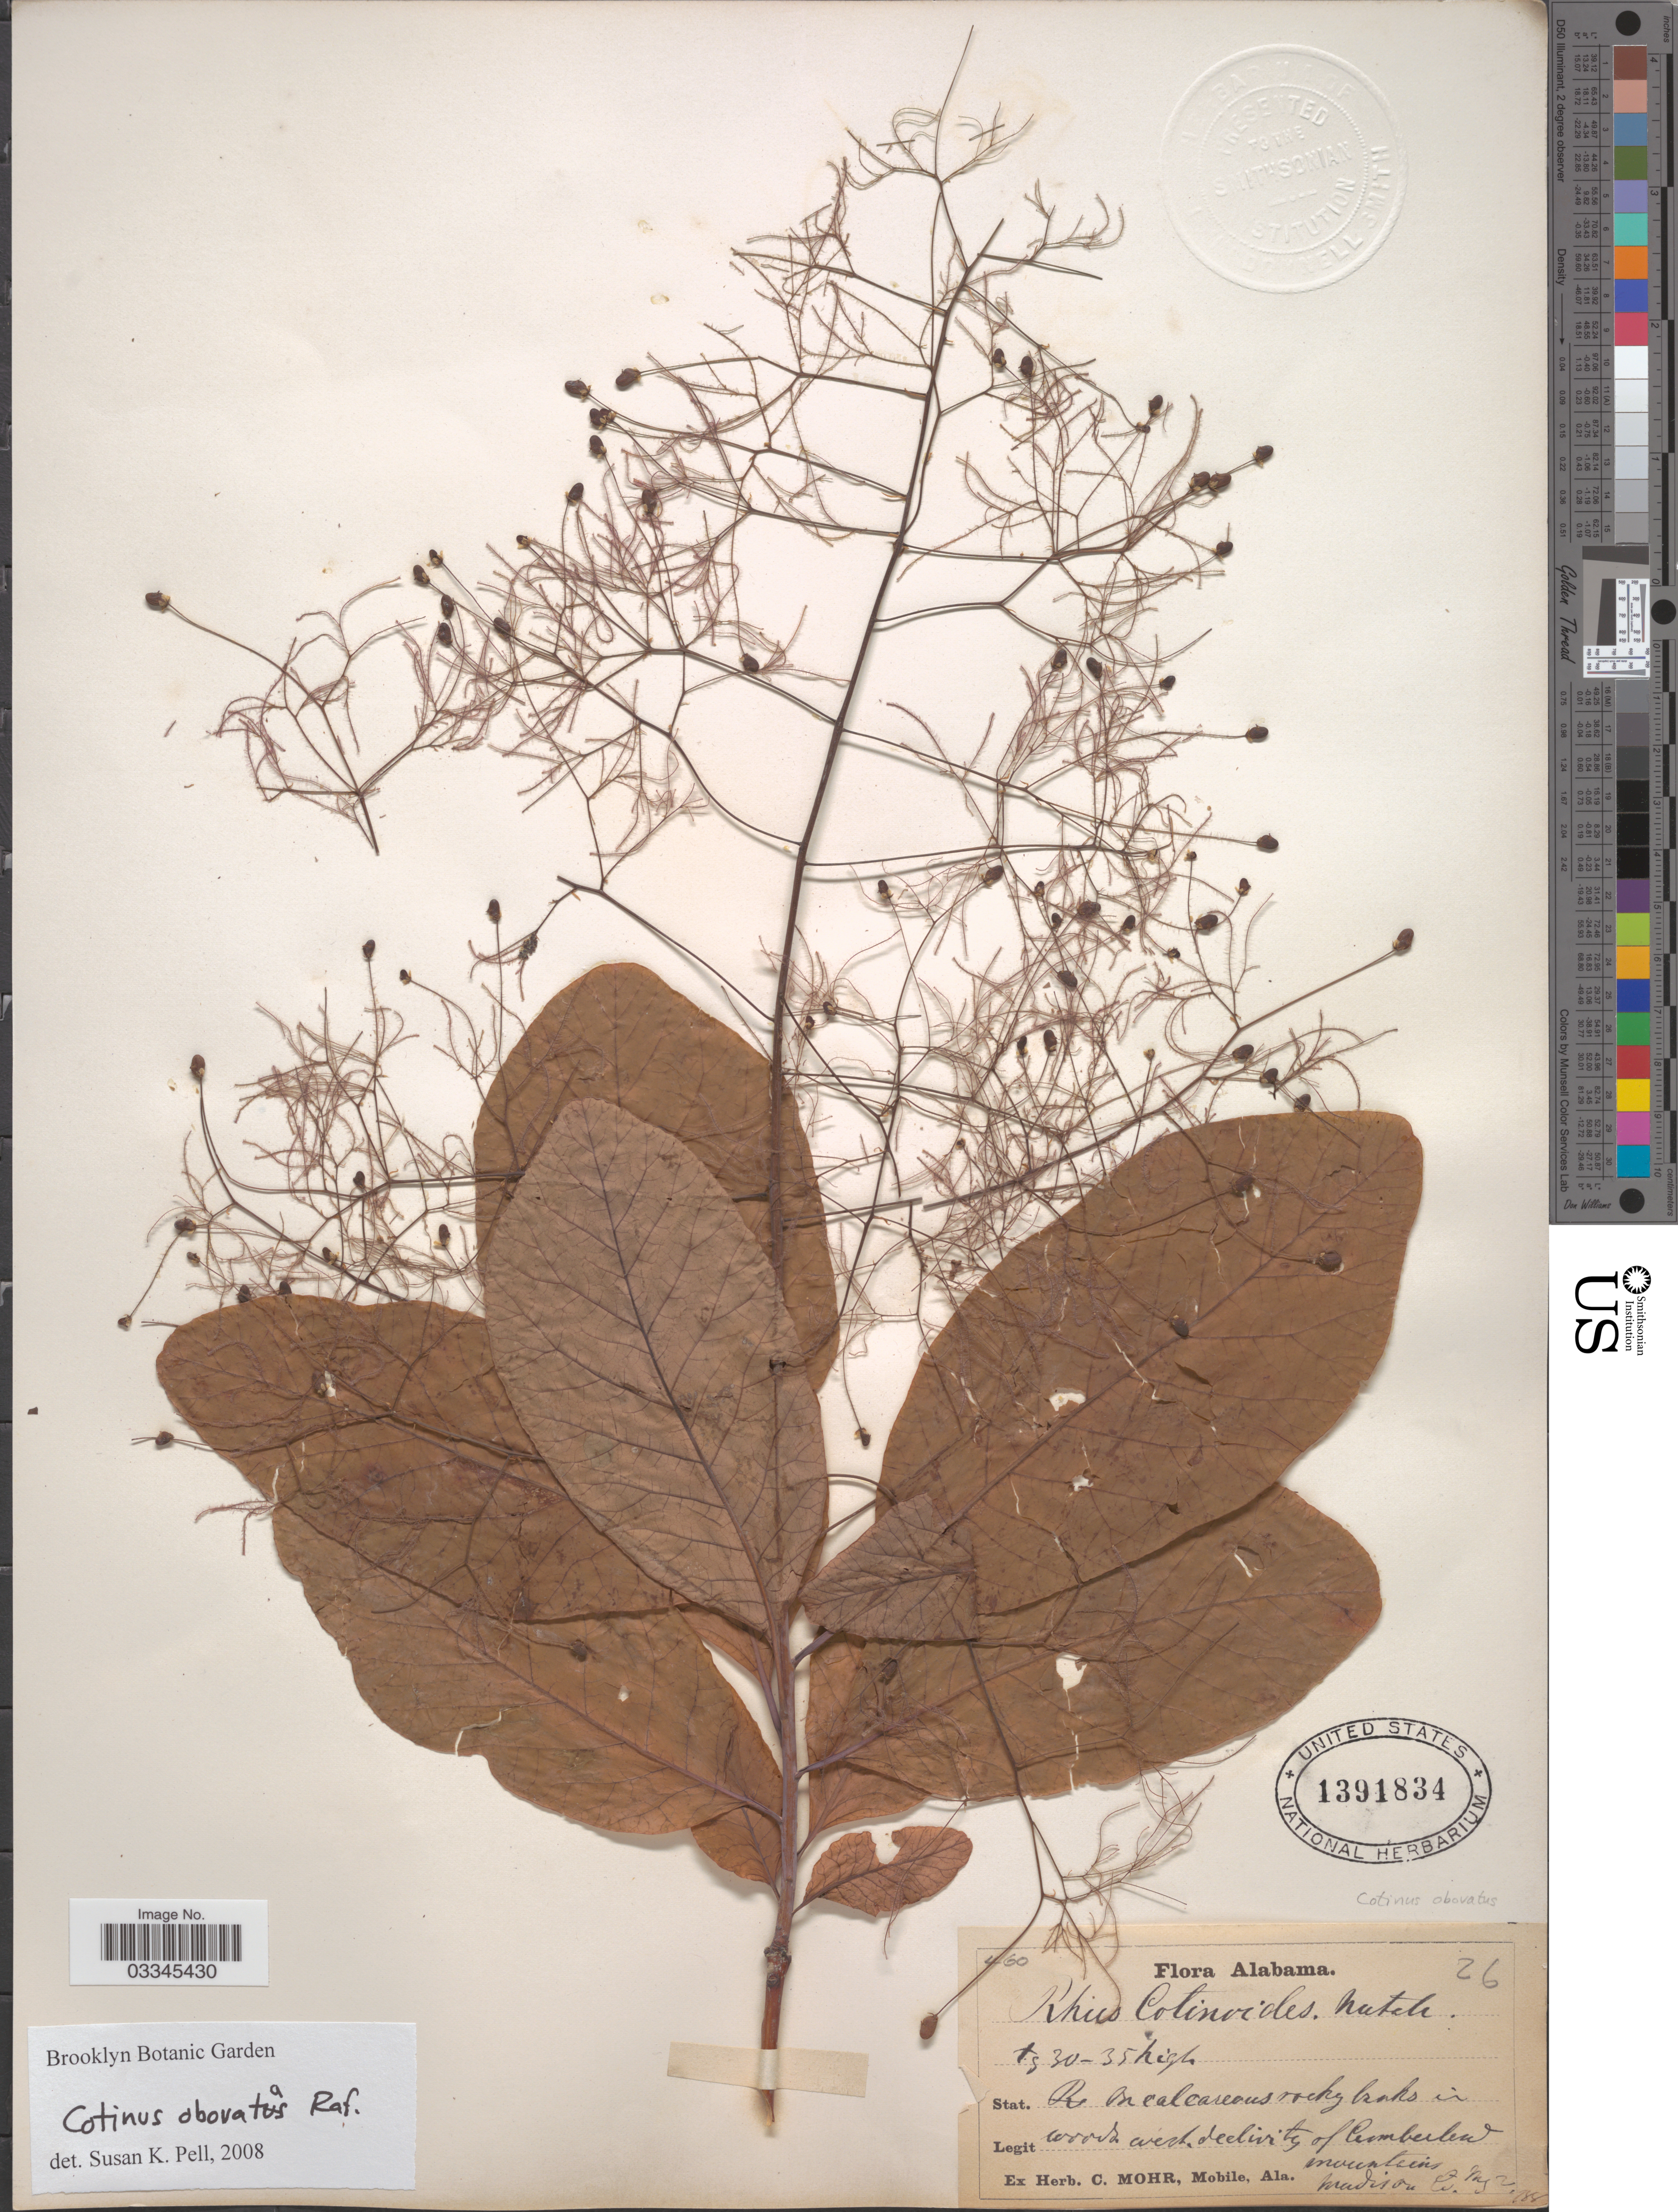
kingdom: Plantae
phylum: Tracheophyta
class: Magnoliopsida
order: Sapindales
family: Anacardiaceae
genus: Cotinus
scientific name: Cotinus obovatus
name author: Raf.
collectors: ex herb. C. Mohr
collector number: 460*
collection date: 1988-05-02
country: United States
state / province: Alabama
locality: Stat. R. Brealeareaus rocky banks in woods wert. declivity of Cumberland mountains. Madison Co.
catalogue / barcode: US 1391834